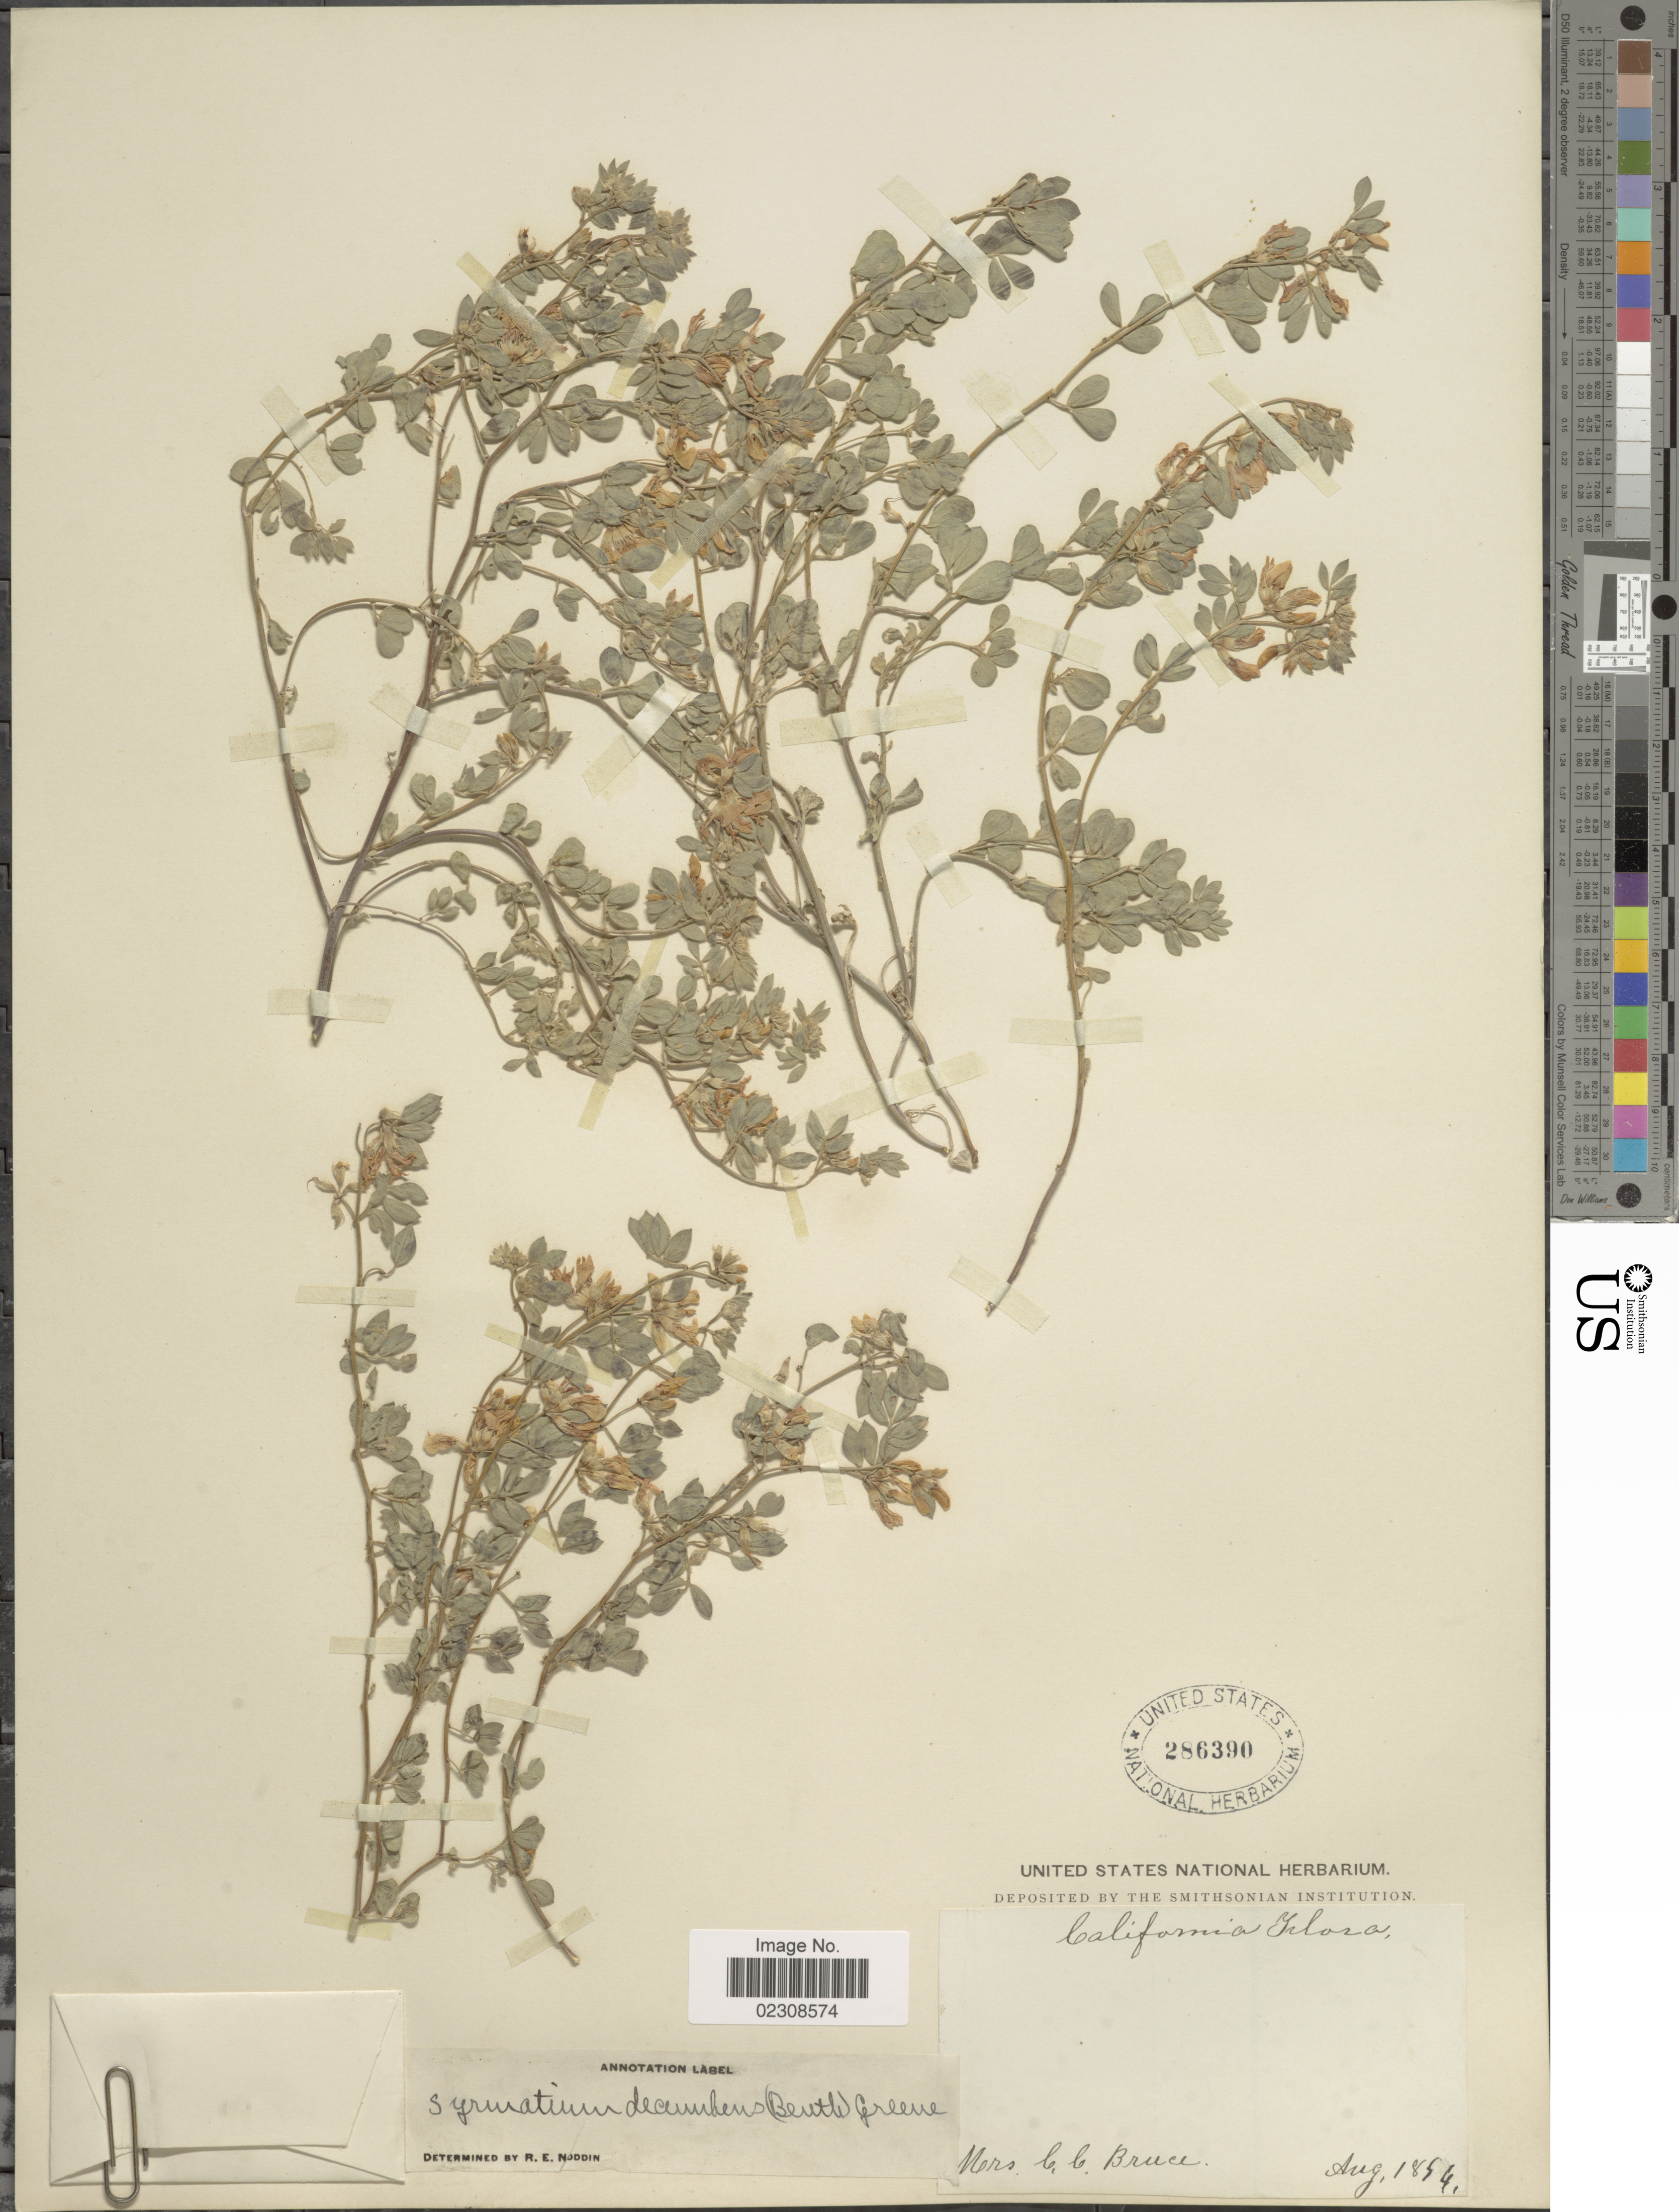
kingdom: Plantae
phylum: Tracheophyta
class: Magnoliopsida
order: Fabales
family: Fabaceae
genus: Syrmatium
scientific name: Syrmatium decumbens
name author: (Benth.) Greene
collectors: C. Bruce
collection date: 1854-08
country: United States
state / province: California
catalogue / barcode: US 286390